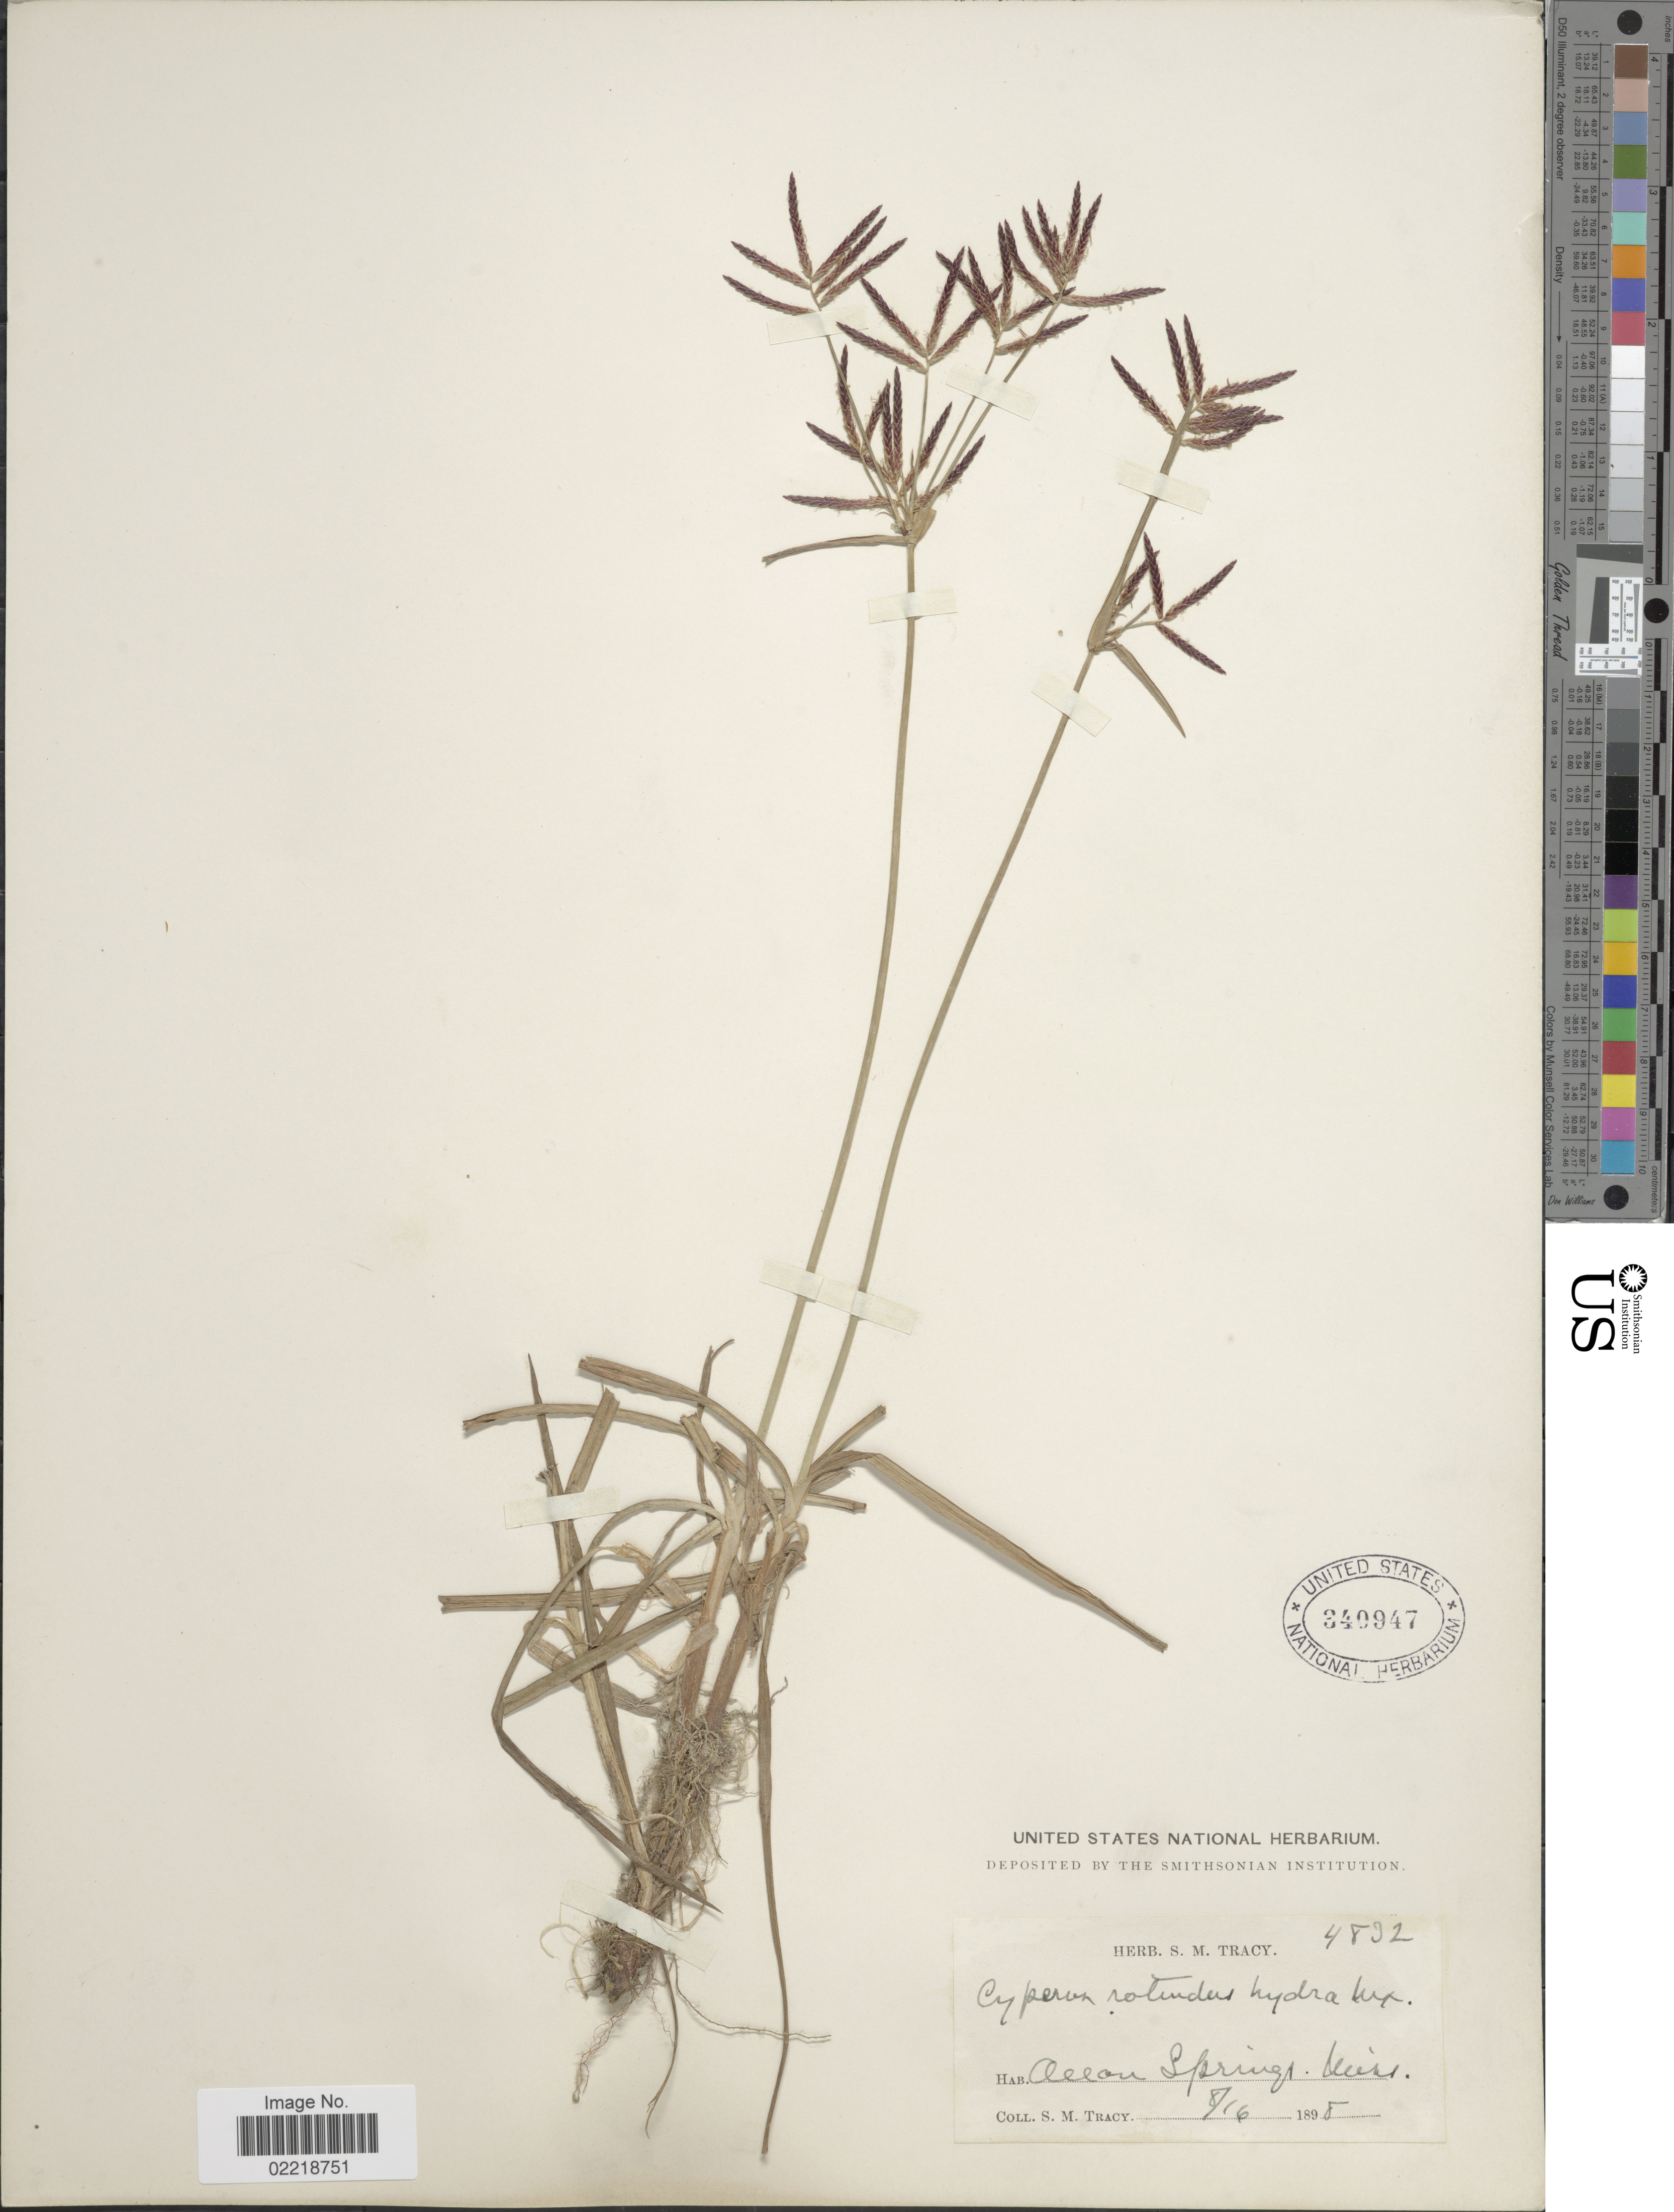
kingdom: Plantae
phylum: Tracheophyta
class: Liliopsida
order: Poales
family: Cyperaceae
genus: Cyperus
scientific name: Cyperus rotundus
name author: L.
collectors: S. M. Tracy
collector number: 4832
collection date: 1895-08-16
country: United States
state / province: Mississippi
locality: Ocean Springs.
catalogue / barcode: US 340947